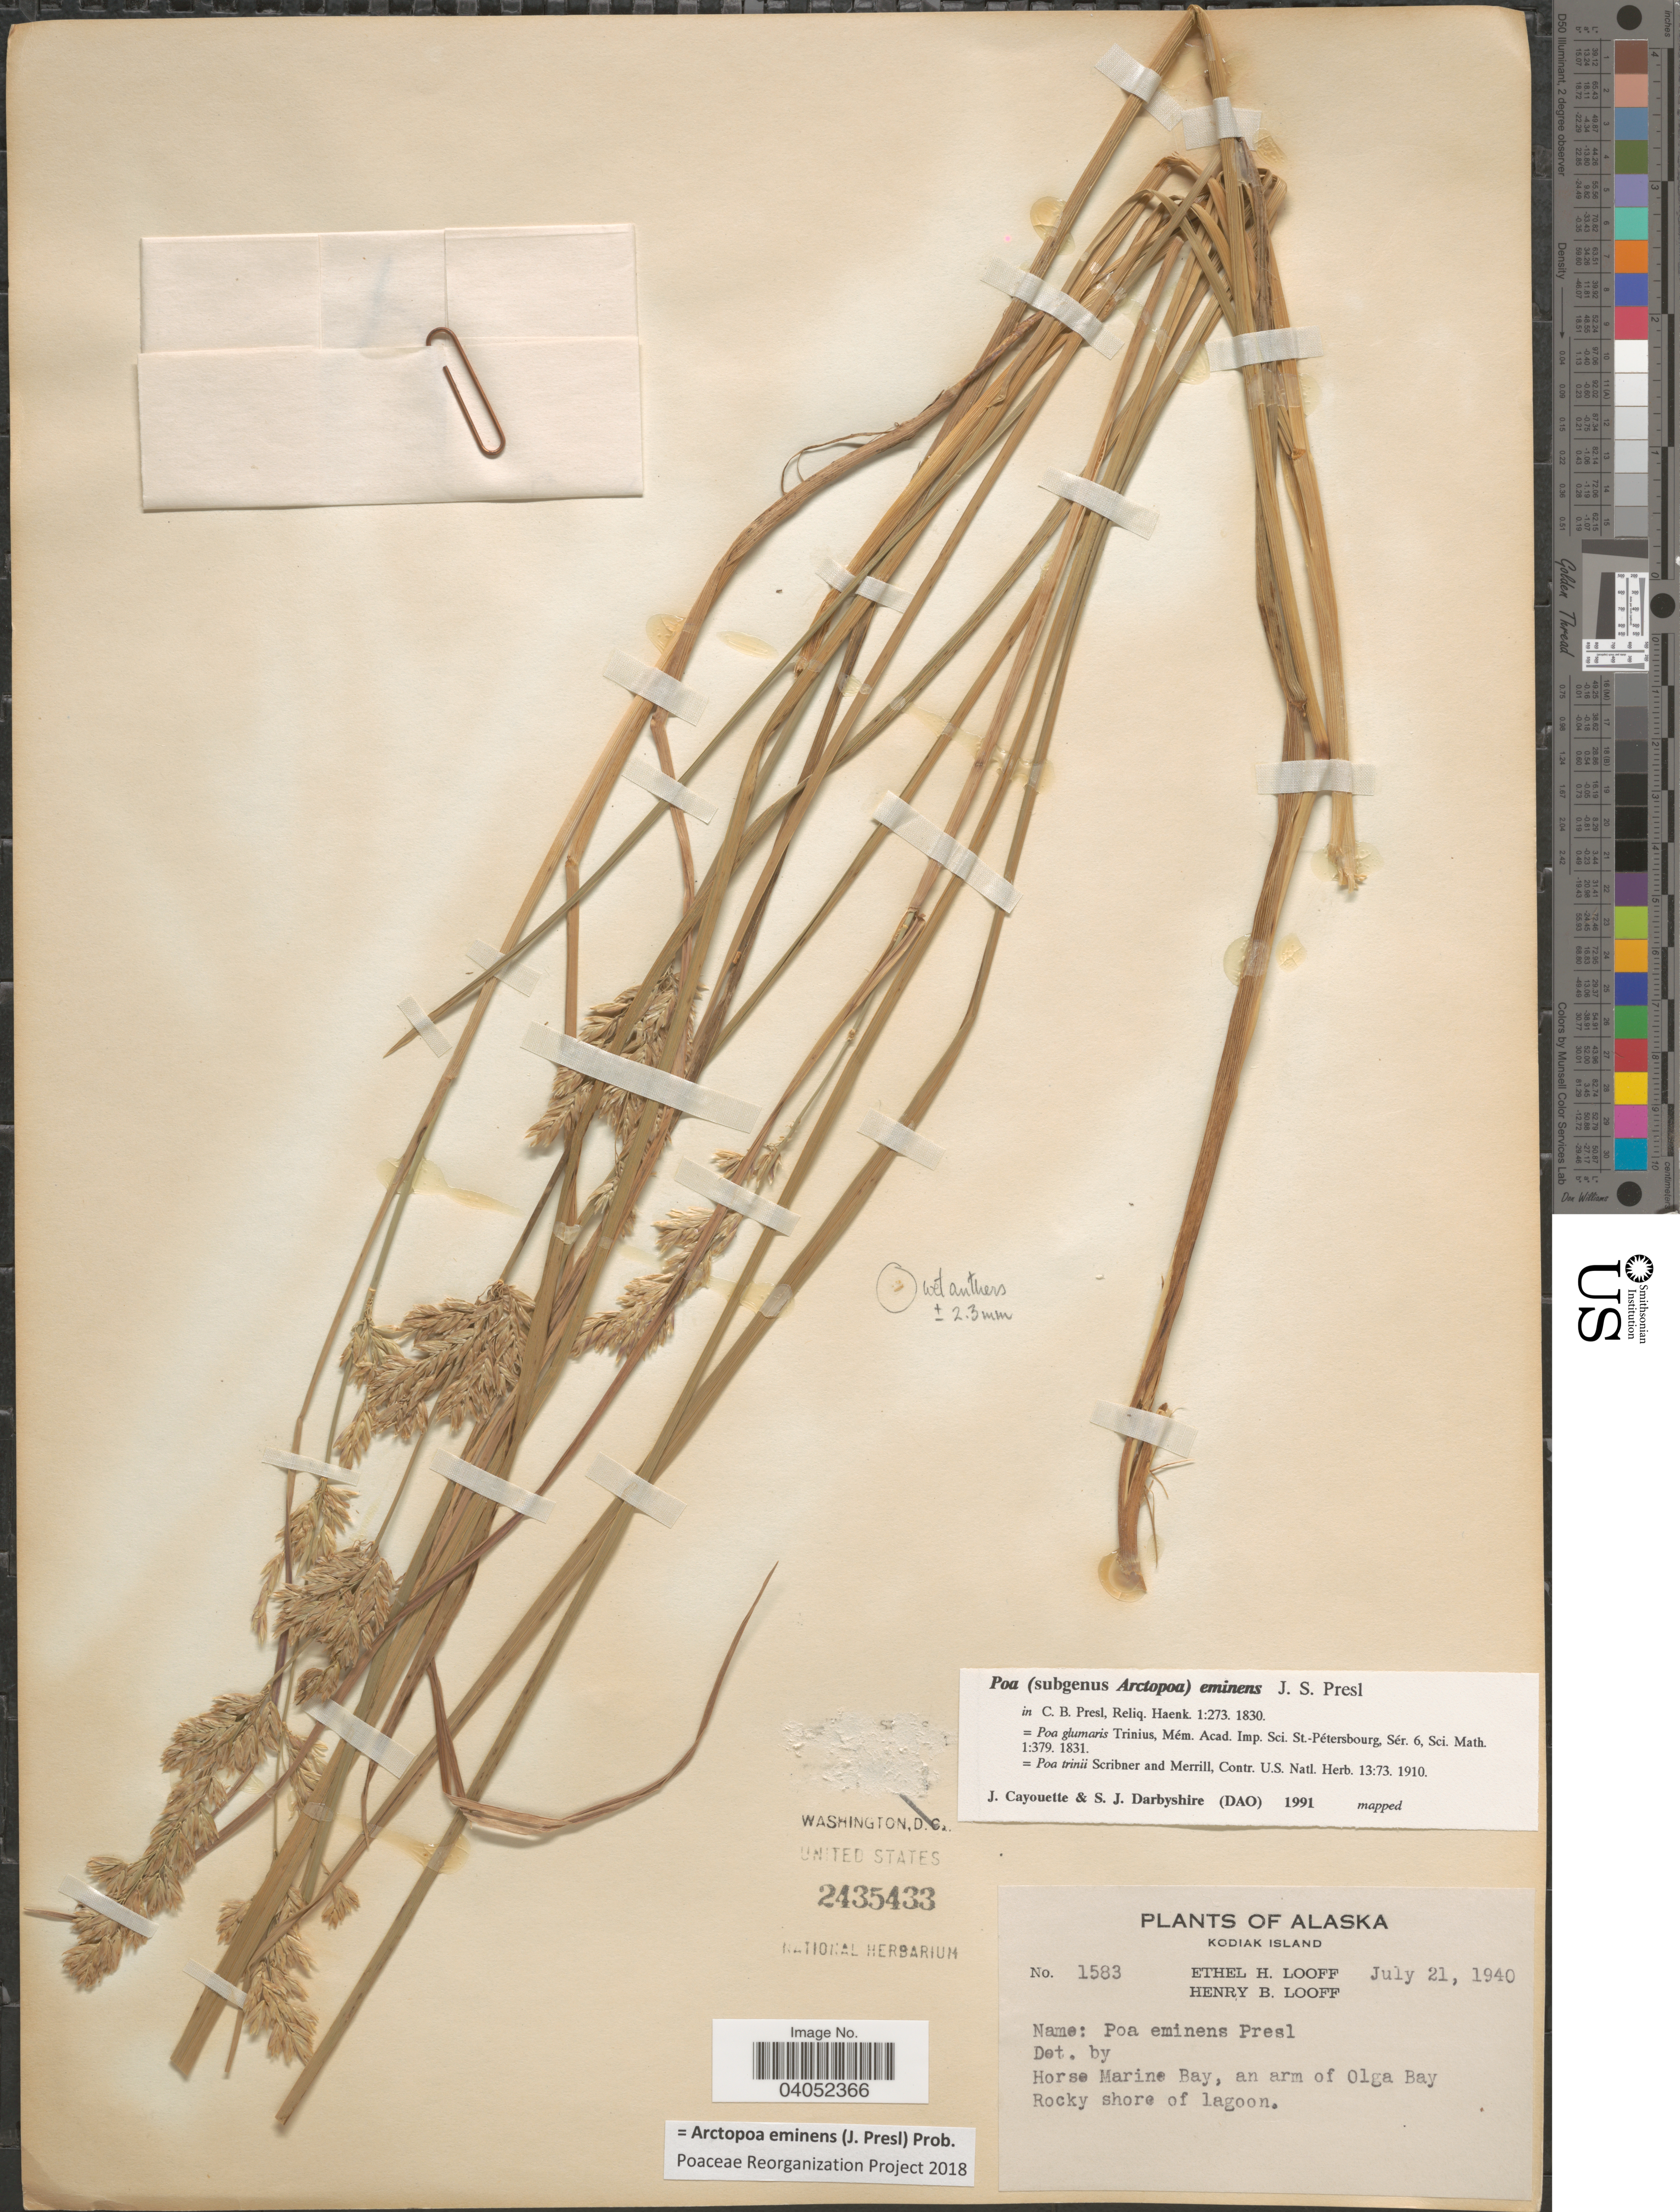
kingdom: Plantae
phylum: Tracheophyta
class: Liliopsida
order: Poales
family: Poaceae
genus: Arctopoa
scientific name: Arctopoa eminens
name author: (J. Presl) Prob.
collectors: E. Looff & H. Looff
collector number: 1583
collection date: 1940-07-21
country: United States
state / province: Alaska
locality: Kodiak Island. Horse Marine Bay, an arm of Olga Bay. Rocky shore of lagoon.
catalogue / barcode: US 2435433